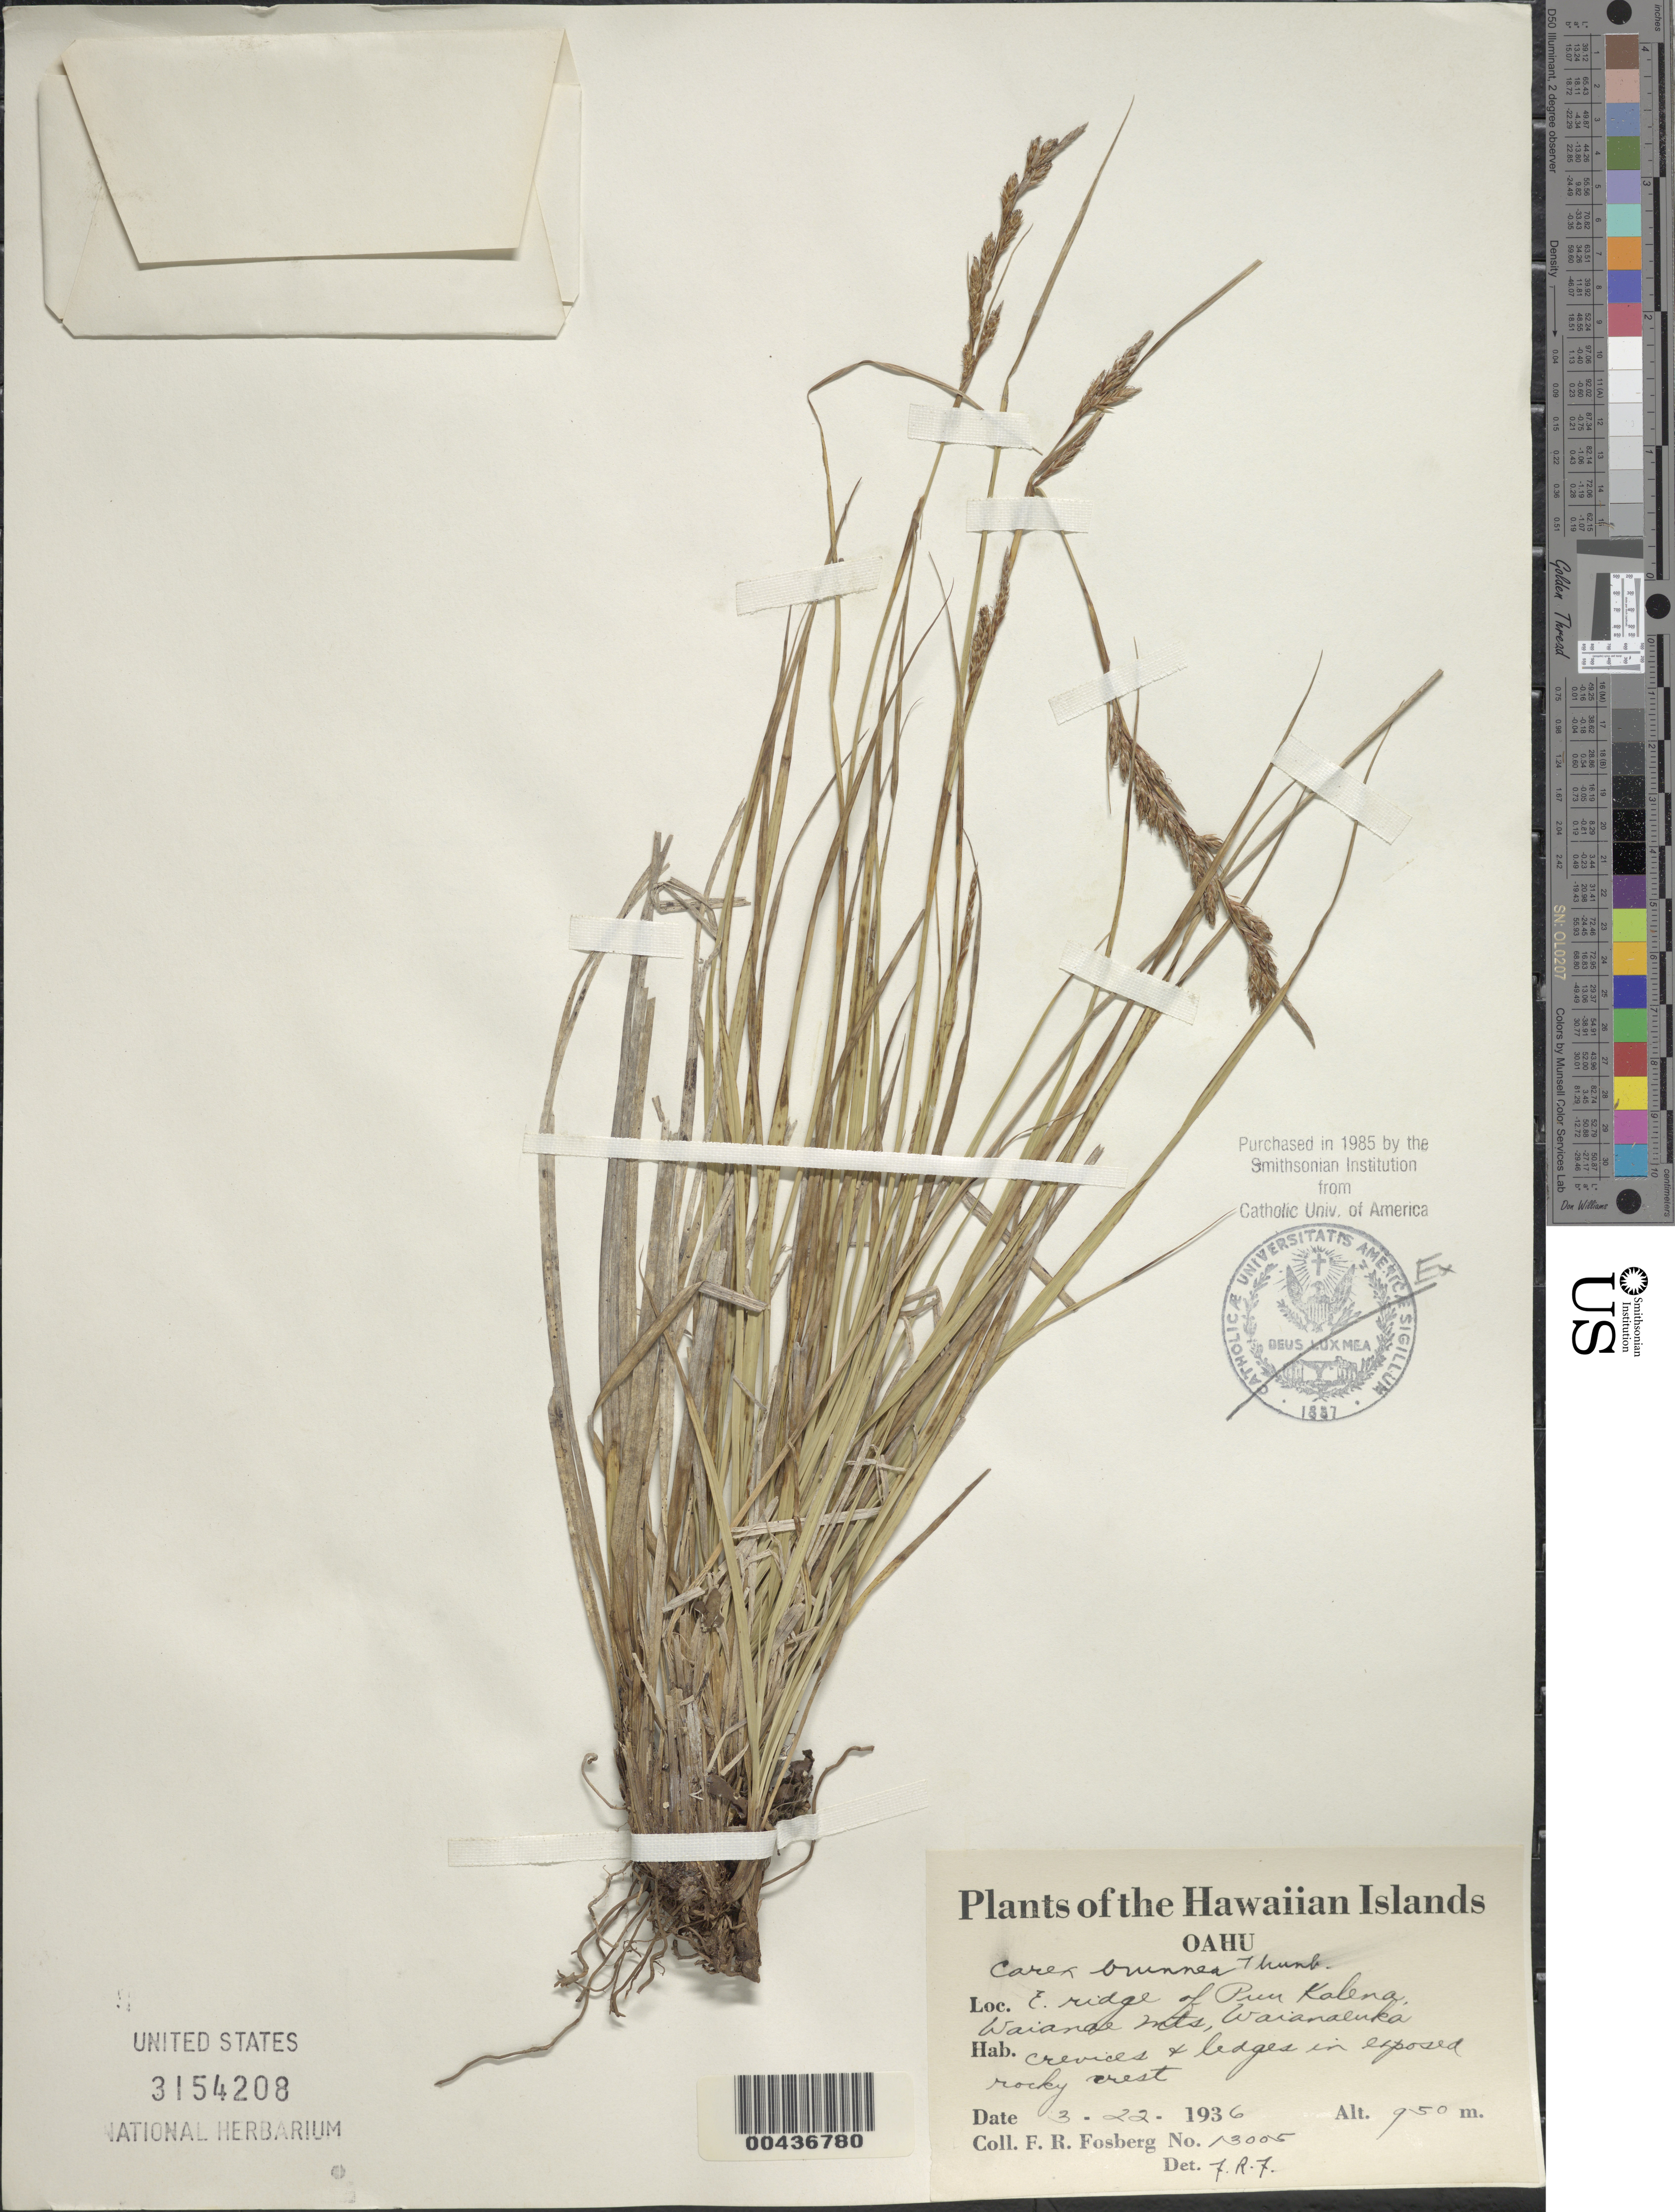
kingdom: Plantae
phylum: Tracheophyta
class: Liliopsida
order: Poales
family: Cyperaceae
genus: Carex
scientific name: Carex meyenii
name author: Nees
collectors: F. R. Fosberg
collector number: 13005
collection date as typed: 22 Mar 1936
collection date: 1936-03-22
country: United States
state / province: Hawaii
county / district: Honolulu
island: Oahu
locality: East ridge of Puu Kalena, Waianae Mountains, Waianaeuka, Oahu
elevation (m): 950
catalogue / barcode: US 3154208